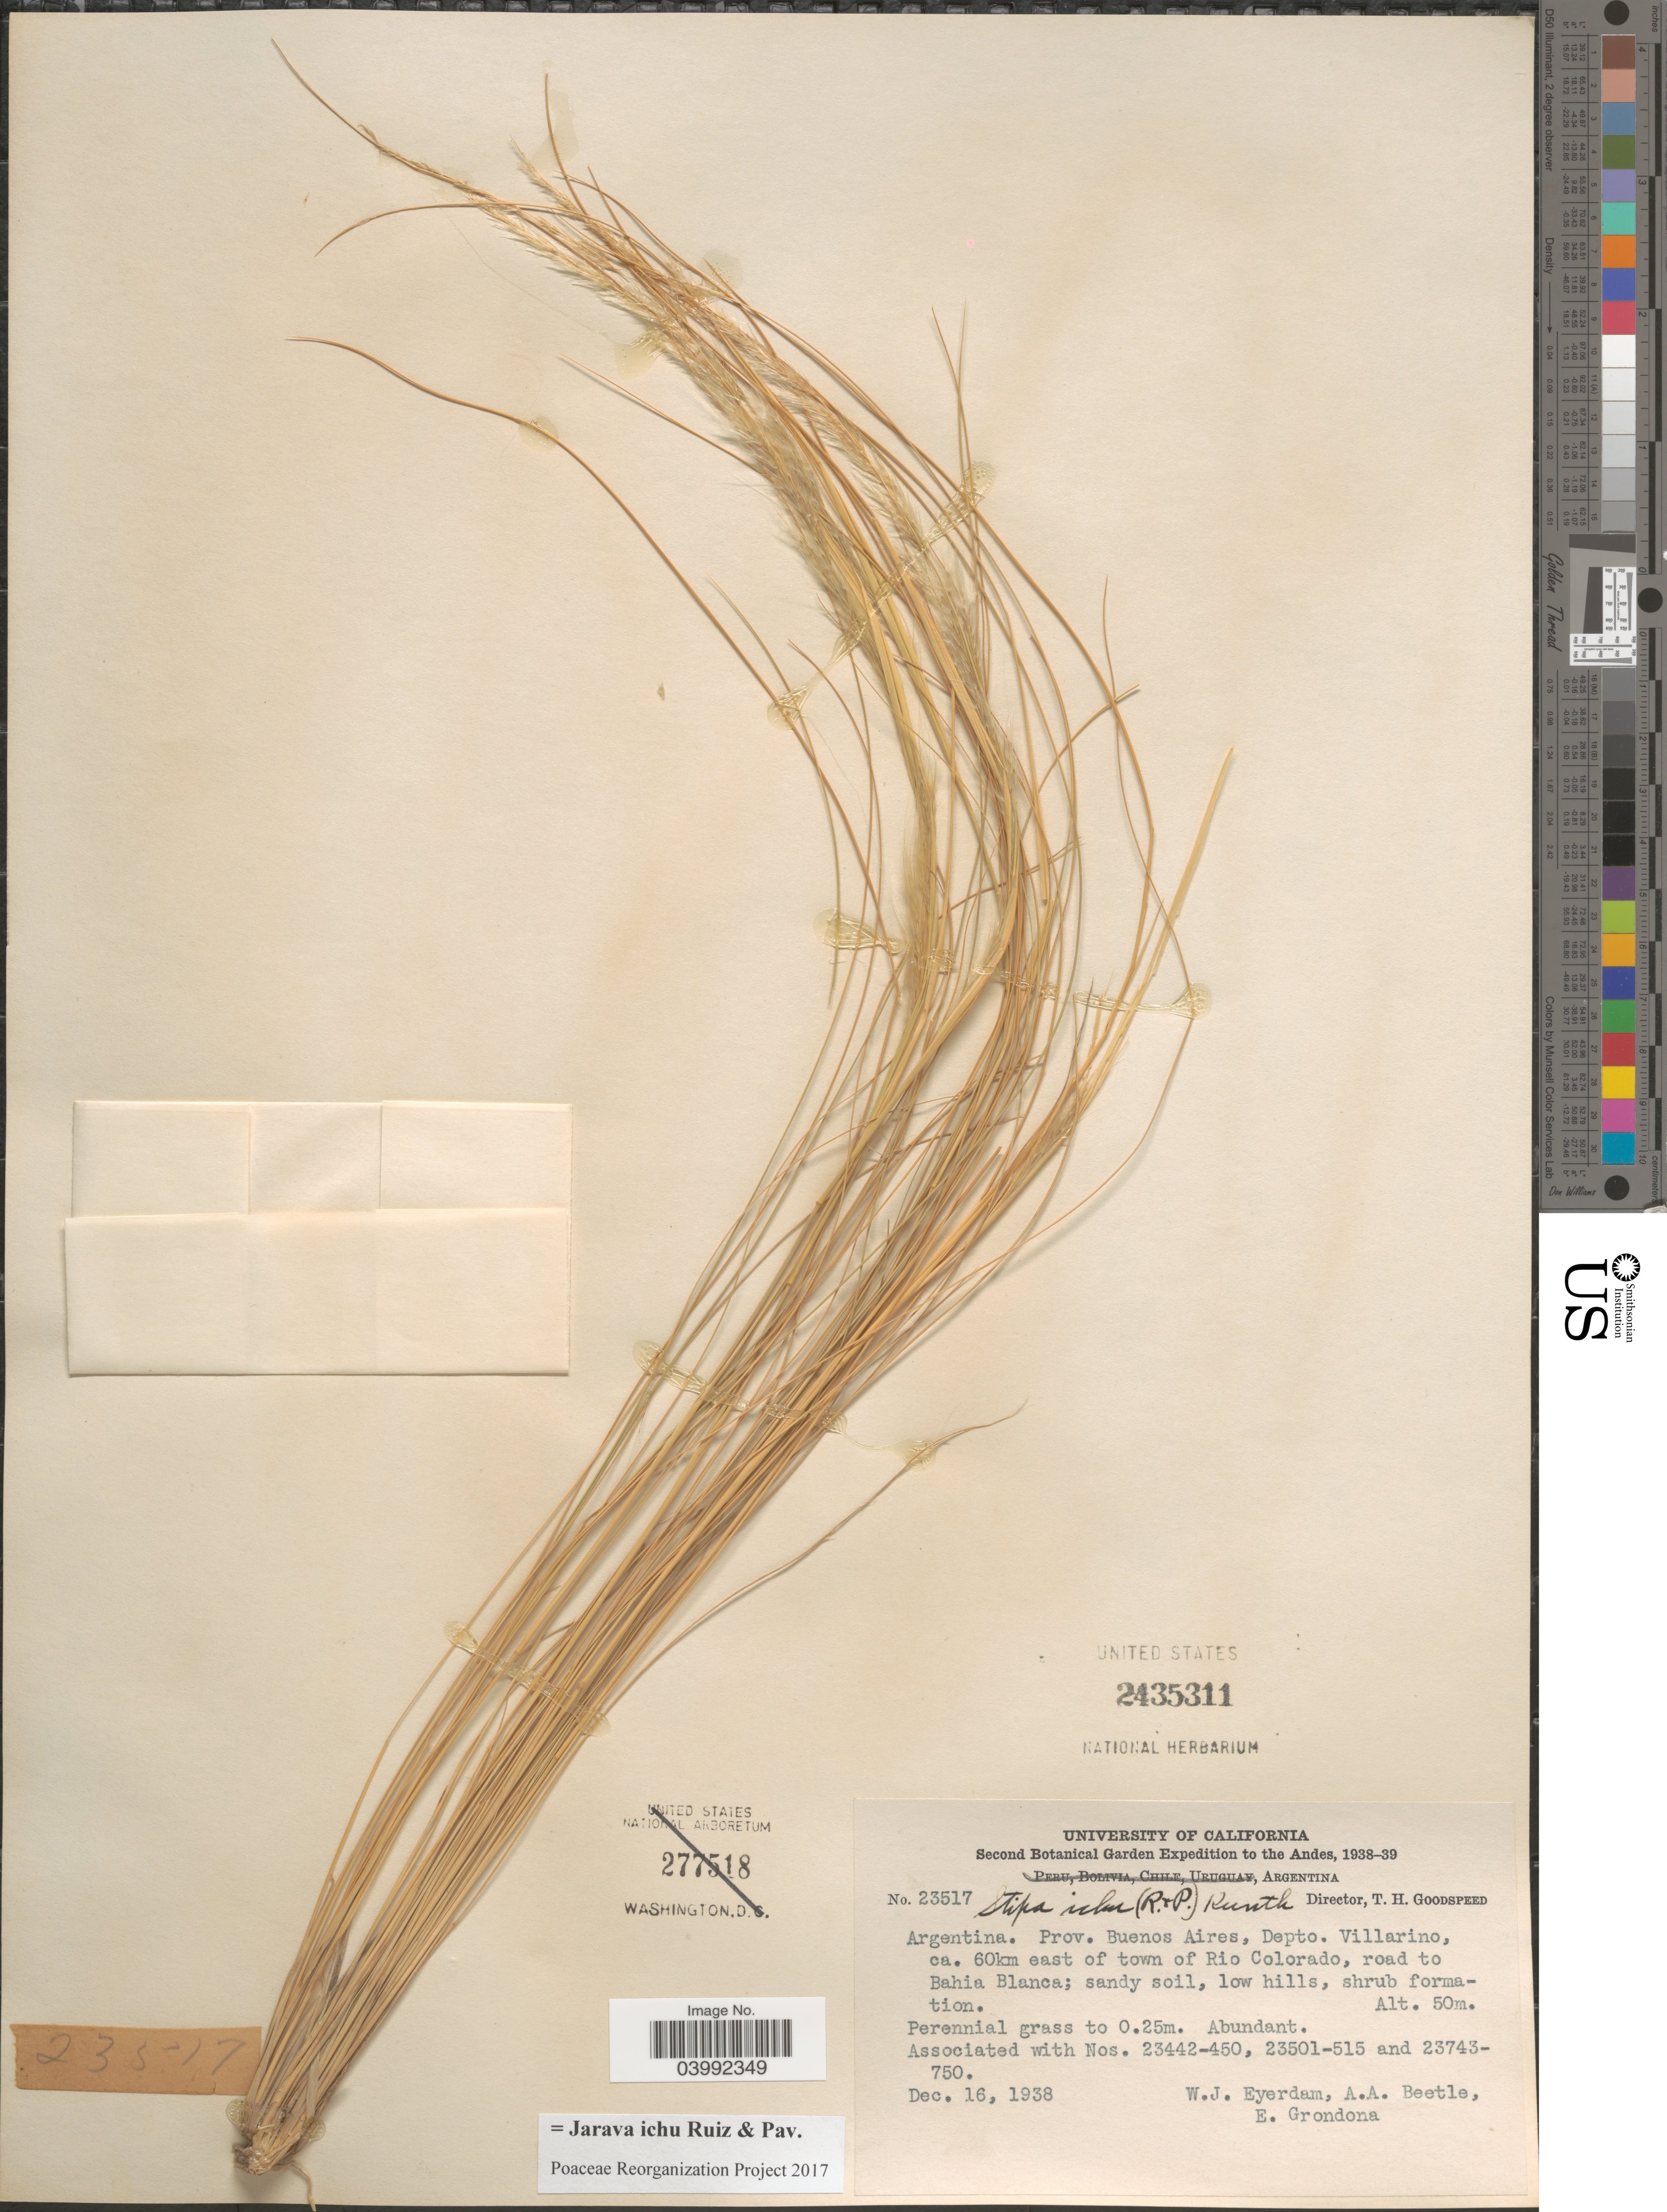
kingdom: Plantae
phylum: Tracheophyta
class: Liliopsida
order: Poales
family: Poaceae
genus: Jarava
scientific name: Jarava ichu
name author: Ruiz & Pav.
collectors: W. J. Eyerdam, A. A. Beetle & E. Grondona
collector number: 23517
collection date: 1938-12-16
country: Argentina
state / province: Buenos Aires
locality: The Andes. Depto. Villarino, ca. 60km east of town of Rio Colorado, road to Bahia Blanca.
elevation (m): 50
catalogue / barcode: US 2435311